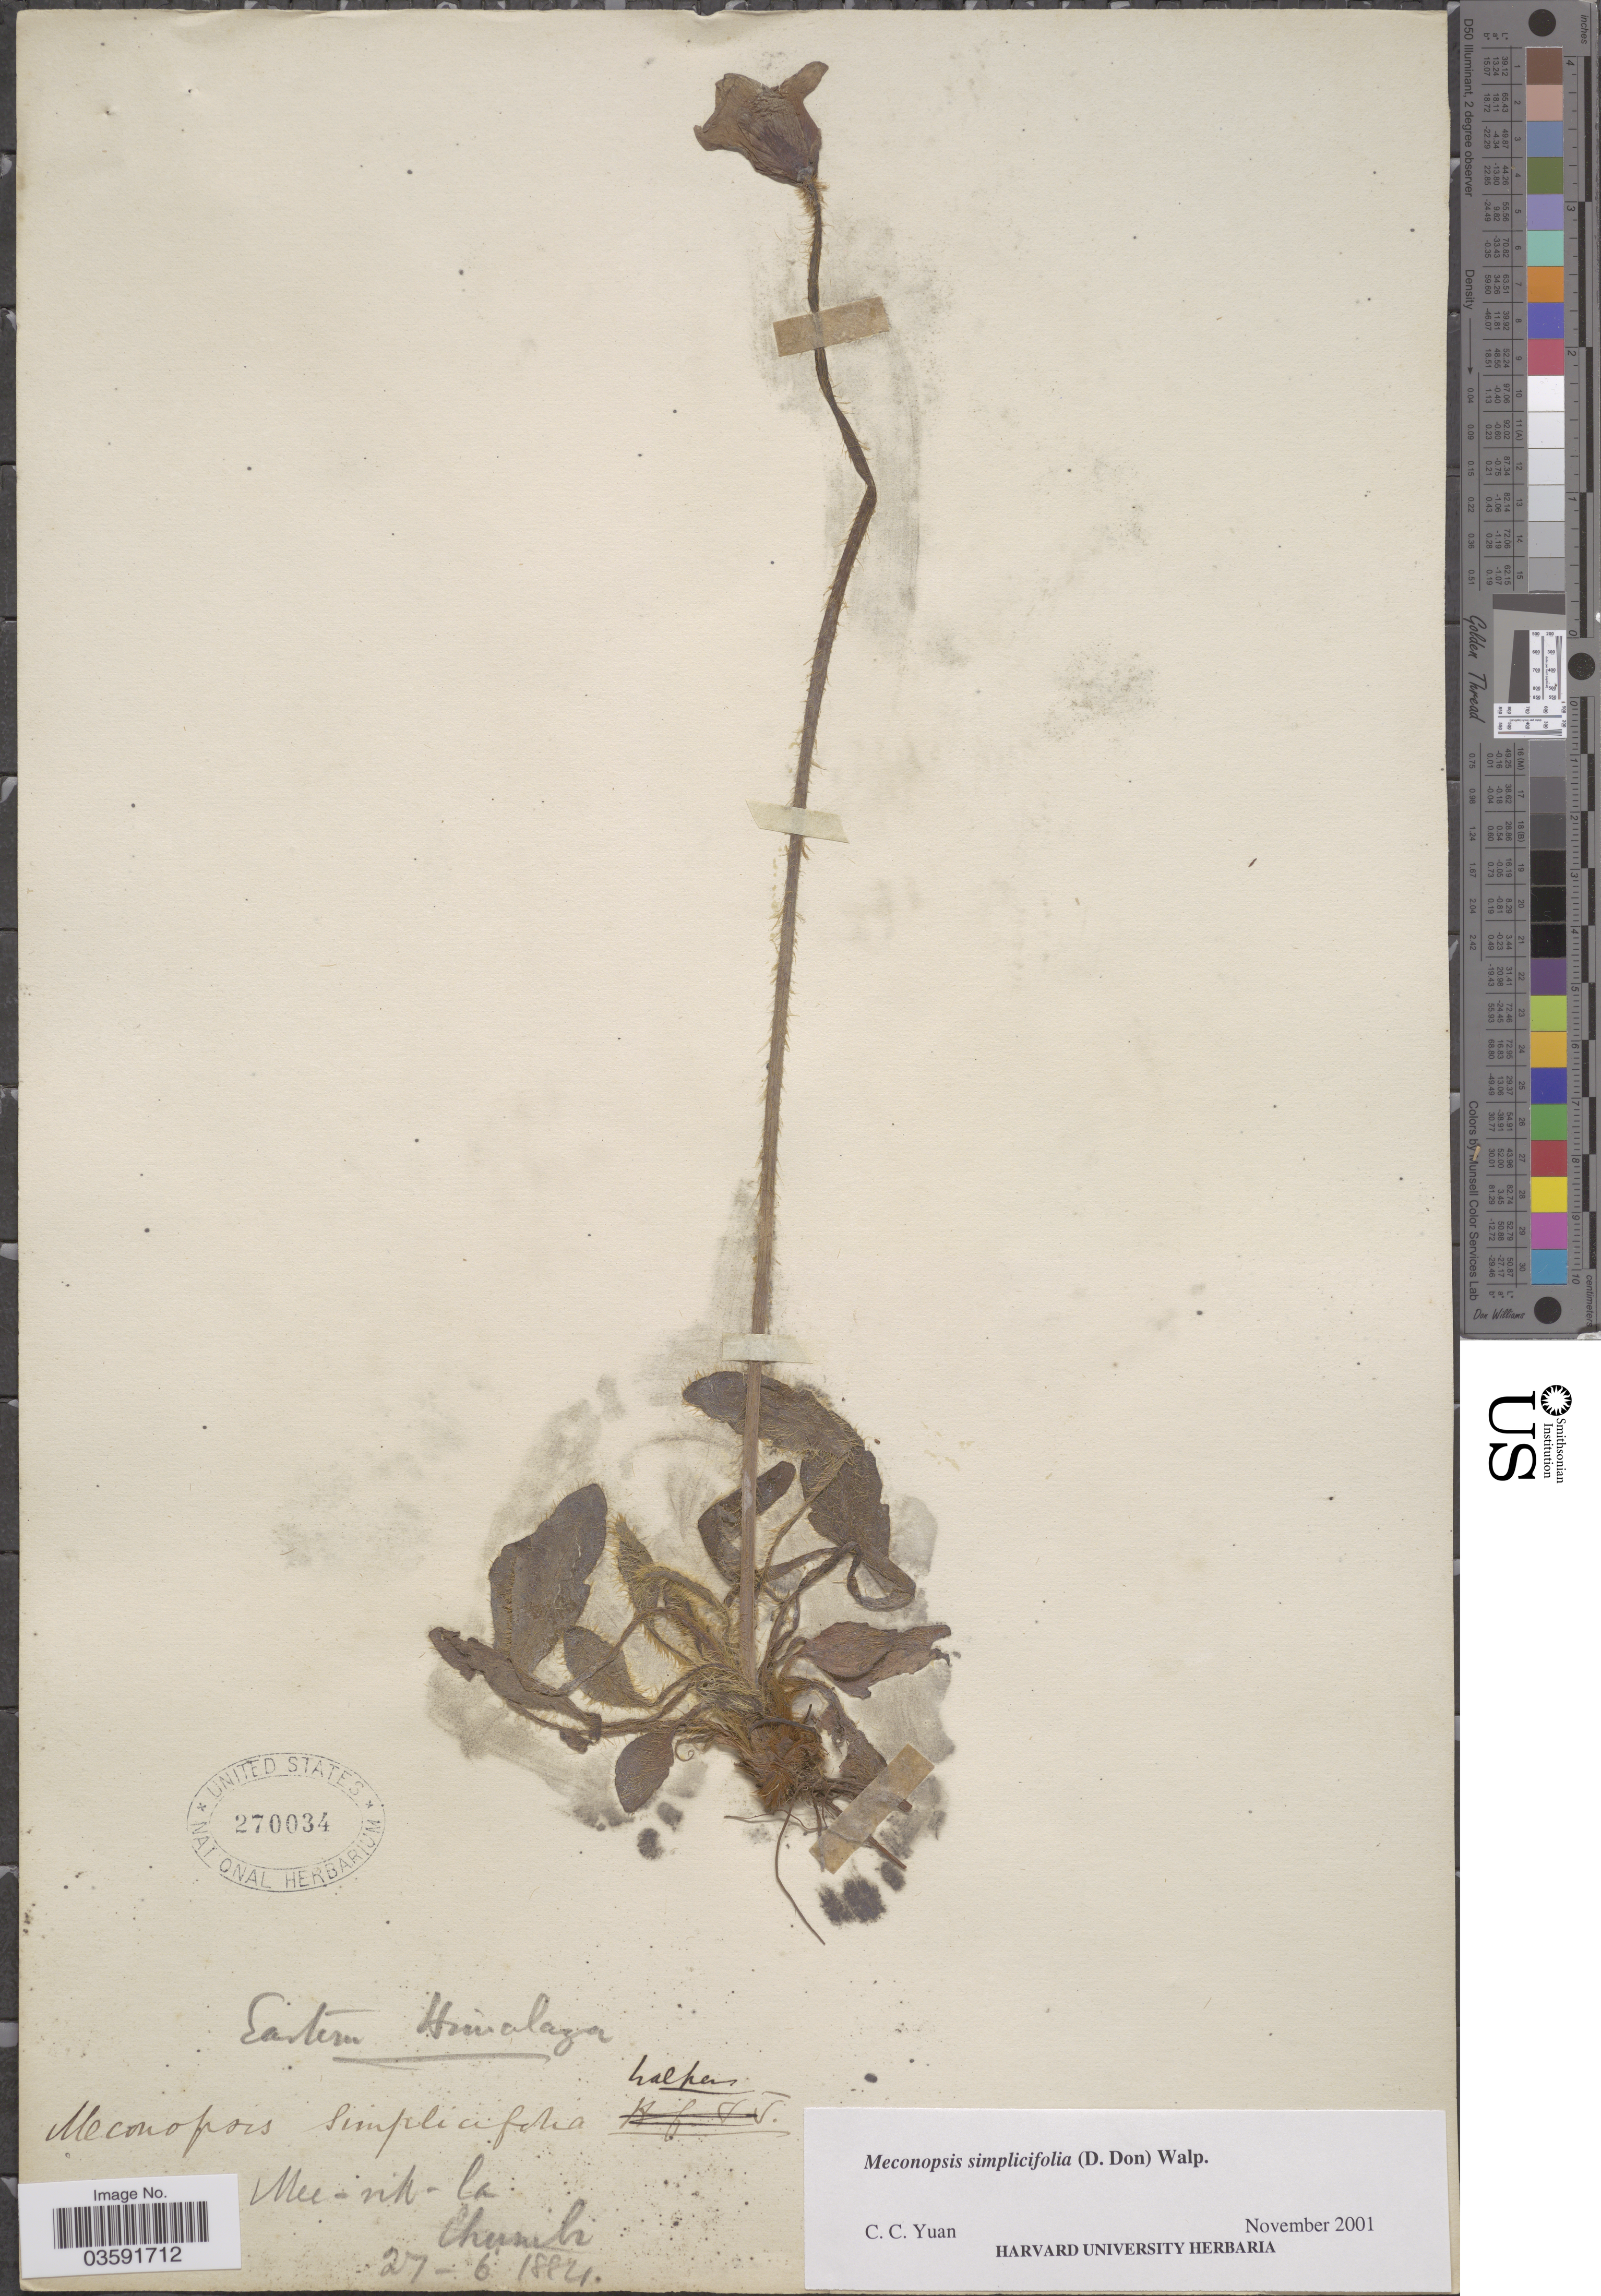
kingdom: Plantae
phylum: Tracheophyta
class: Magnoliopsida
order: Ranunculales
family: Papaveraceae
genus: Meconopsis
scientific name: Meconopsis simplicifolia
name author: (D. Don) Walp.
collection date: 1884-06-27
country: China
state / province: Xizang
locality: Eastern Himalaya. Mee-rik [interpreted]-la. Chumbi.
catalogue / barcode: US 270034